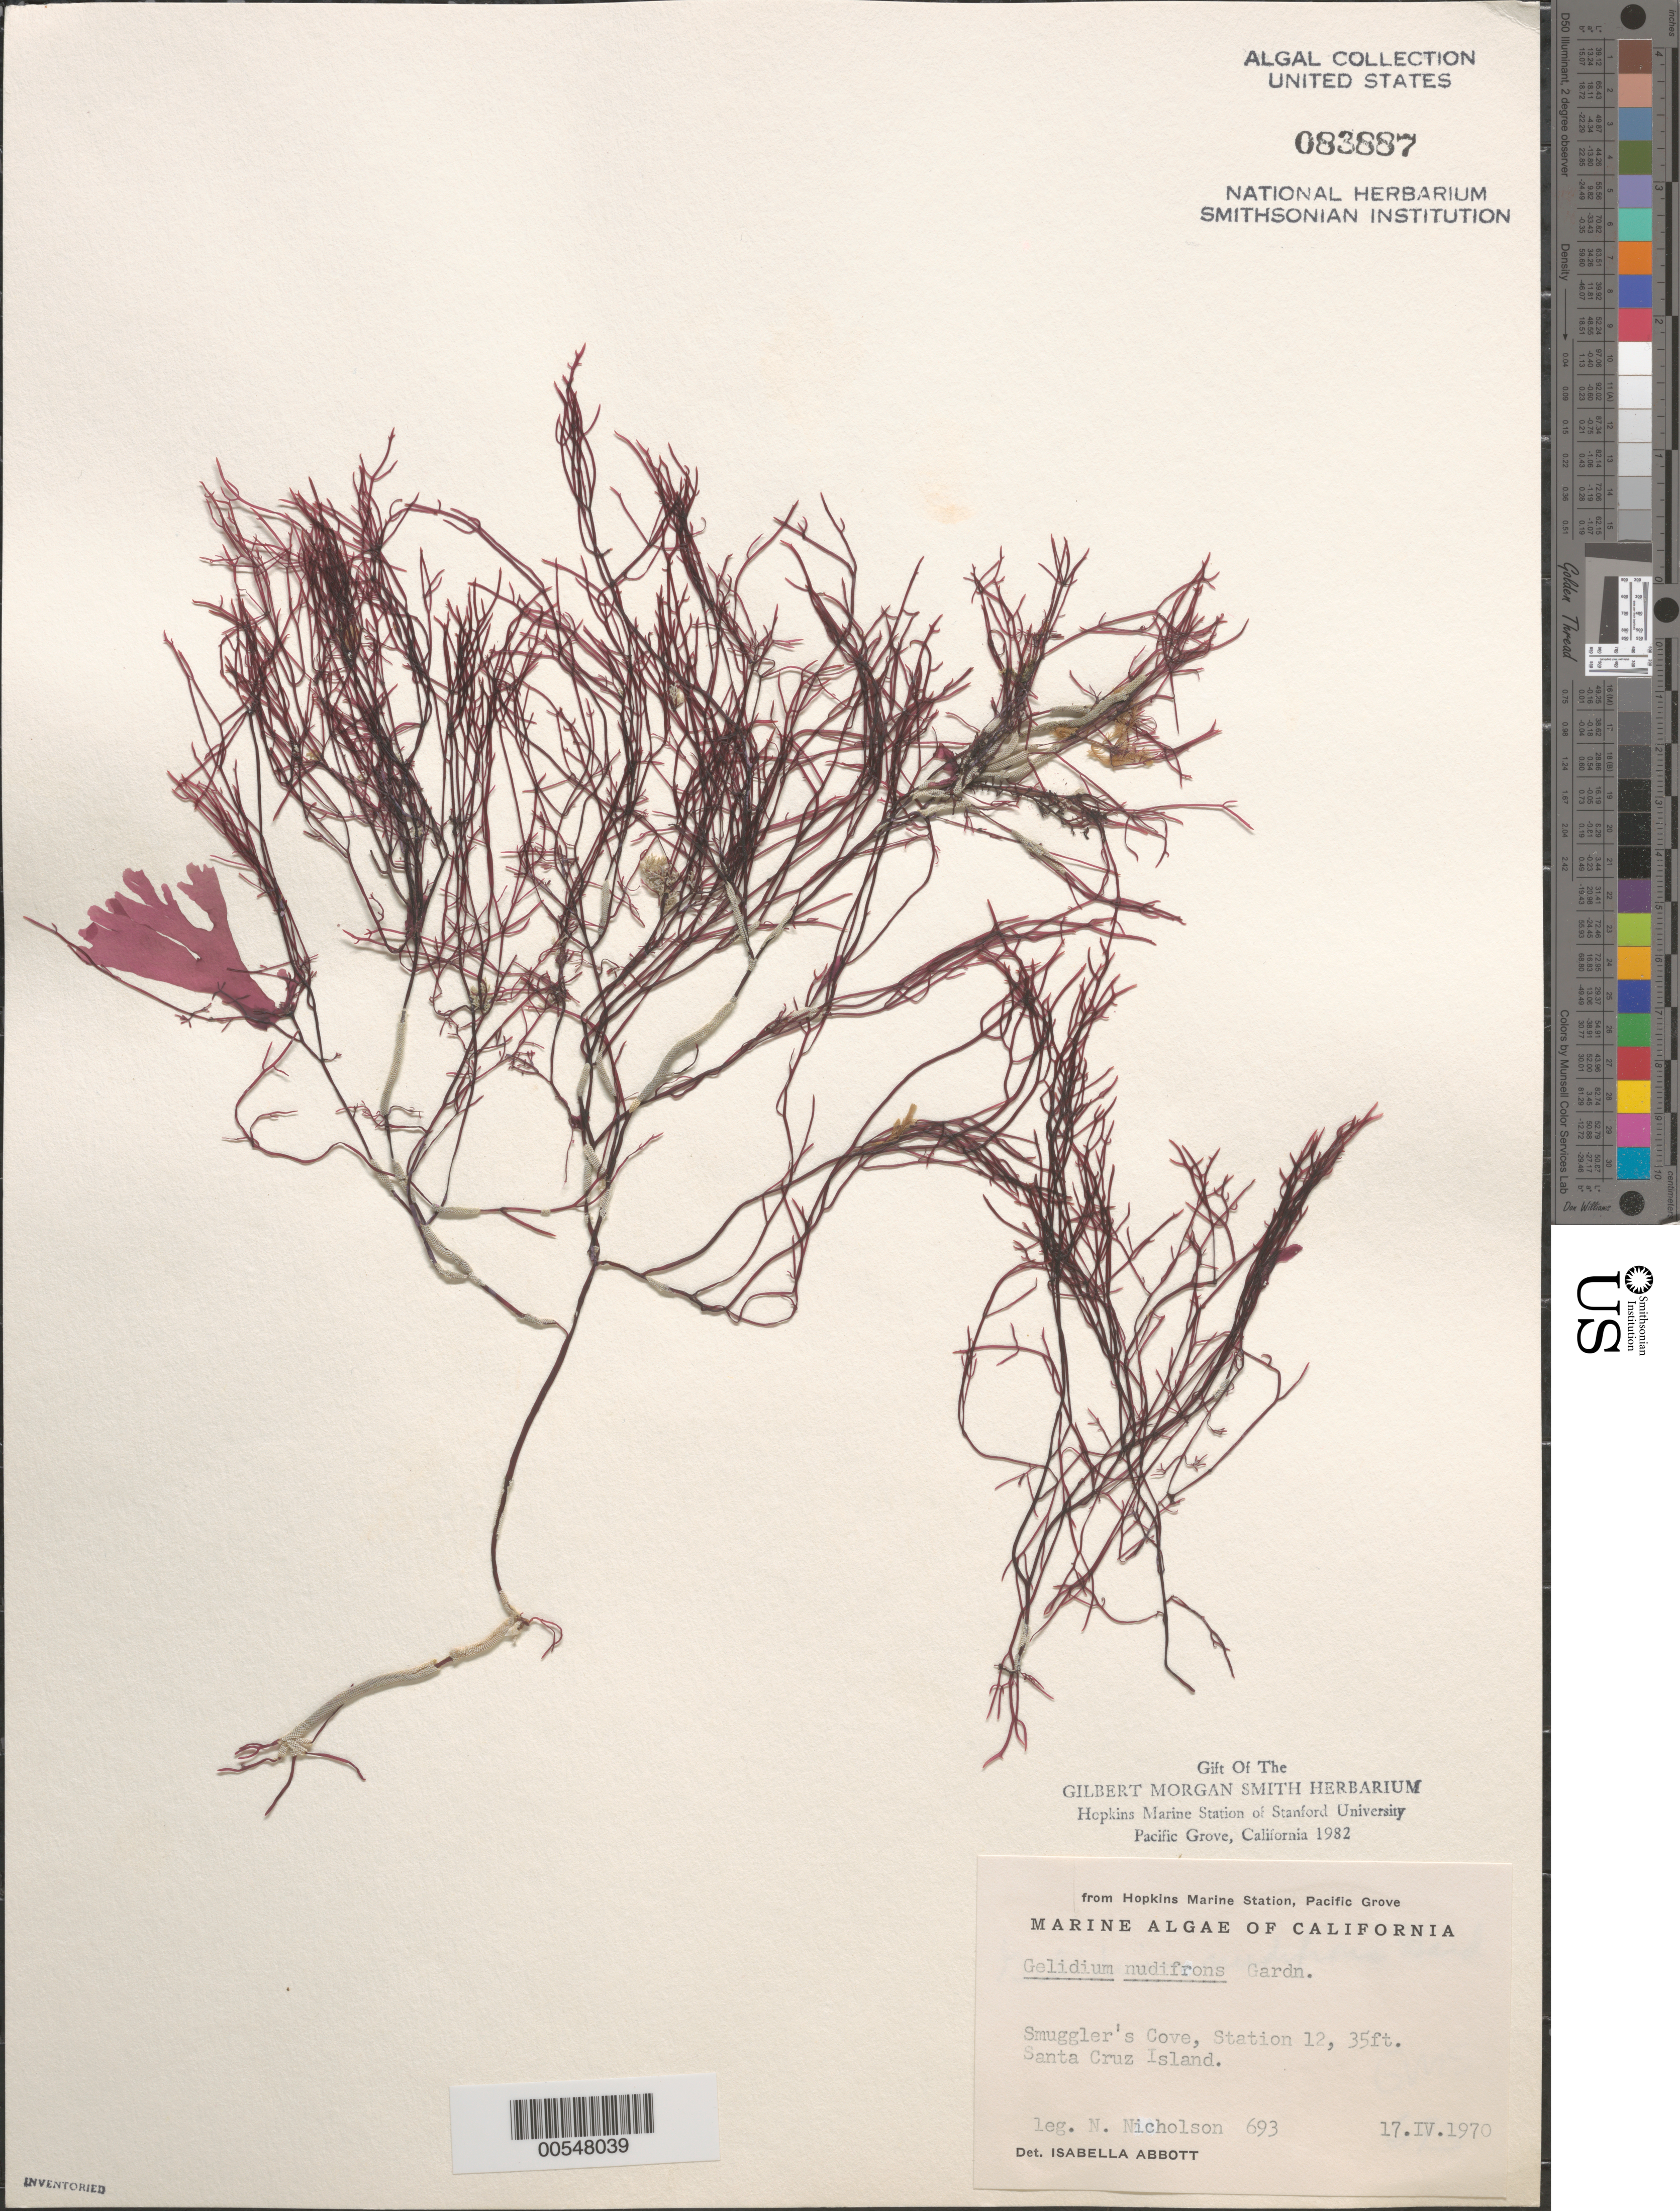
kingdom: Plantae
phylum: Rhodophyta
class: Florideophyceae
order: Gelidiales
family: Gelidiaceae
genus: Gelidium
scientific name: Gelidium nudifrons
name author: N.L. Gardner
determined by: Abbott, Isabella A.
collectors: N. Nicholson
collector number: Nln 693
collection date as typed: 17 Apr 1970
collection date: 1970-04-17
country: United States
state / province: California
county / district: Santa Barbara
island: Santa Cruz Island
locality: Smuggler's Cove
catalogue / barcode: US 83887